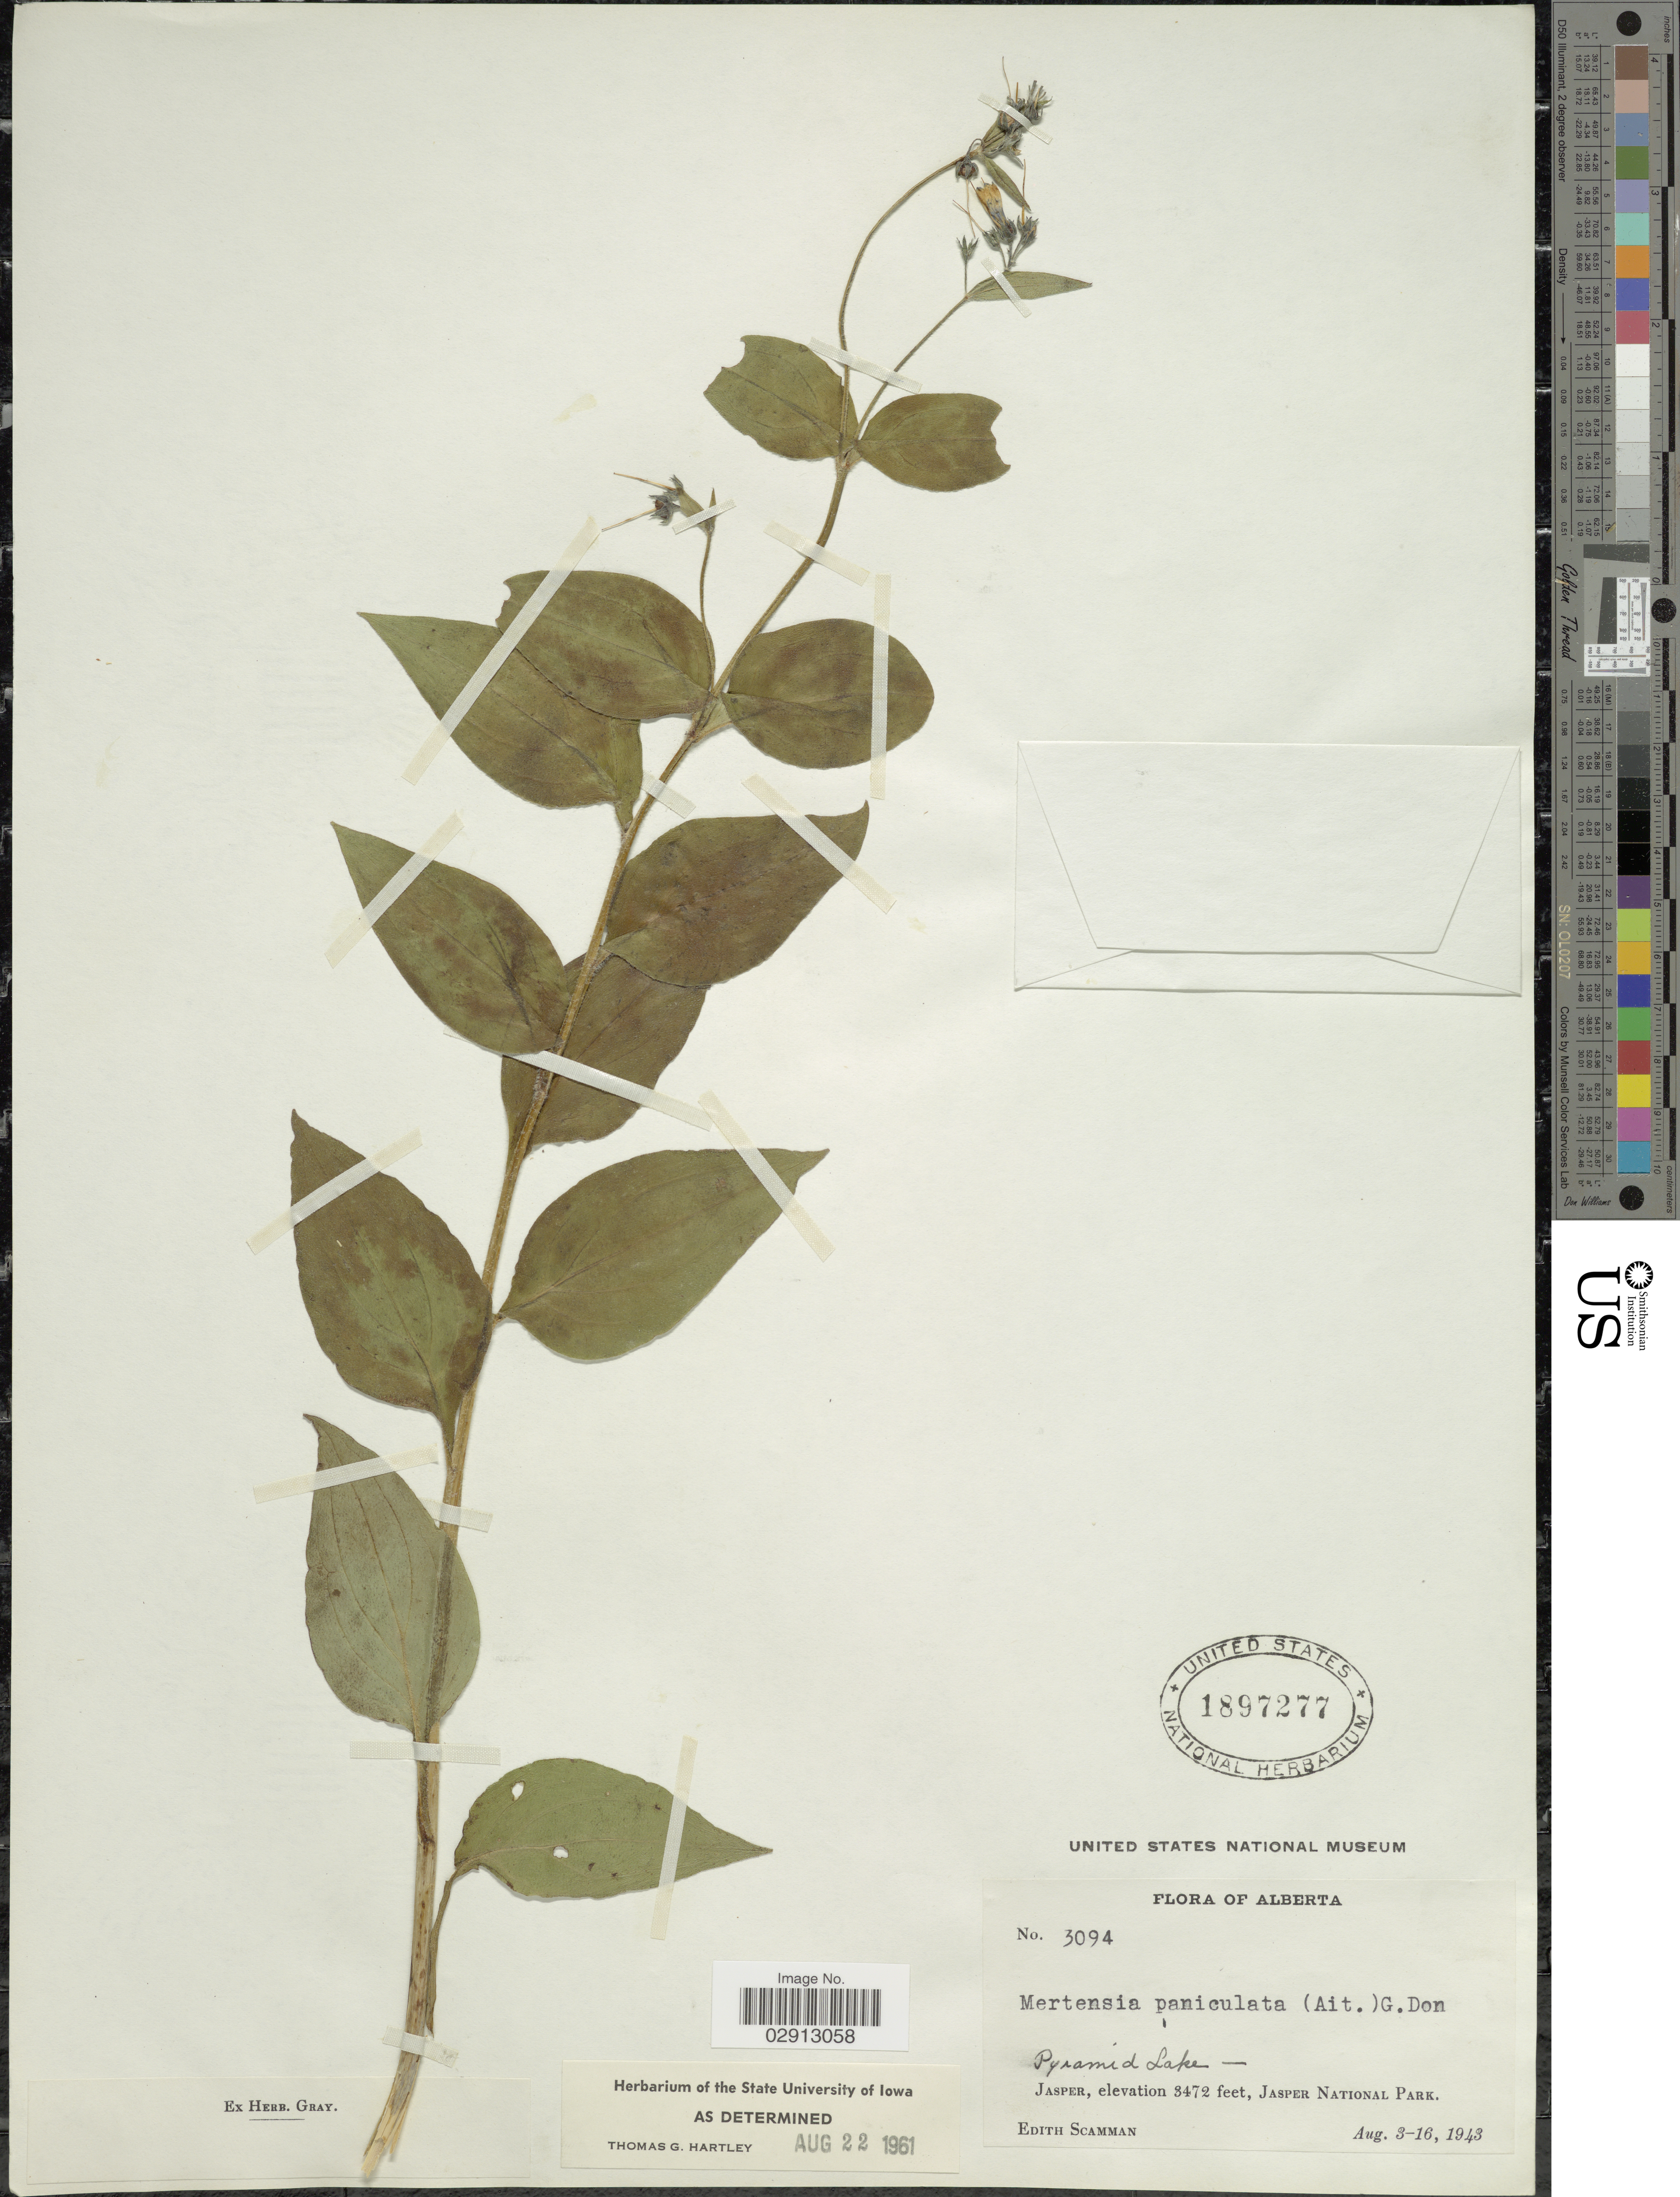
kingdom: Plantae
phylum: Tracheophyta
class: Magnoliopsida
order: Boraginales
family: Boraginaceae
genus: Mertensia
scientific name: Mertensia paniculata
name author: (Aiton) G. Don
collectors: E. Scamman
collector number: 3094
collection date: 1943-08-03/1943-08-16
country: Canada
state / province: Alberta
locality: Pyramid Lake. Jasper, Jasper National Park.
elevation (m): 1058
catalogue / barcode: US 1897277